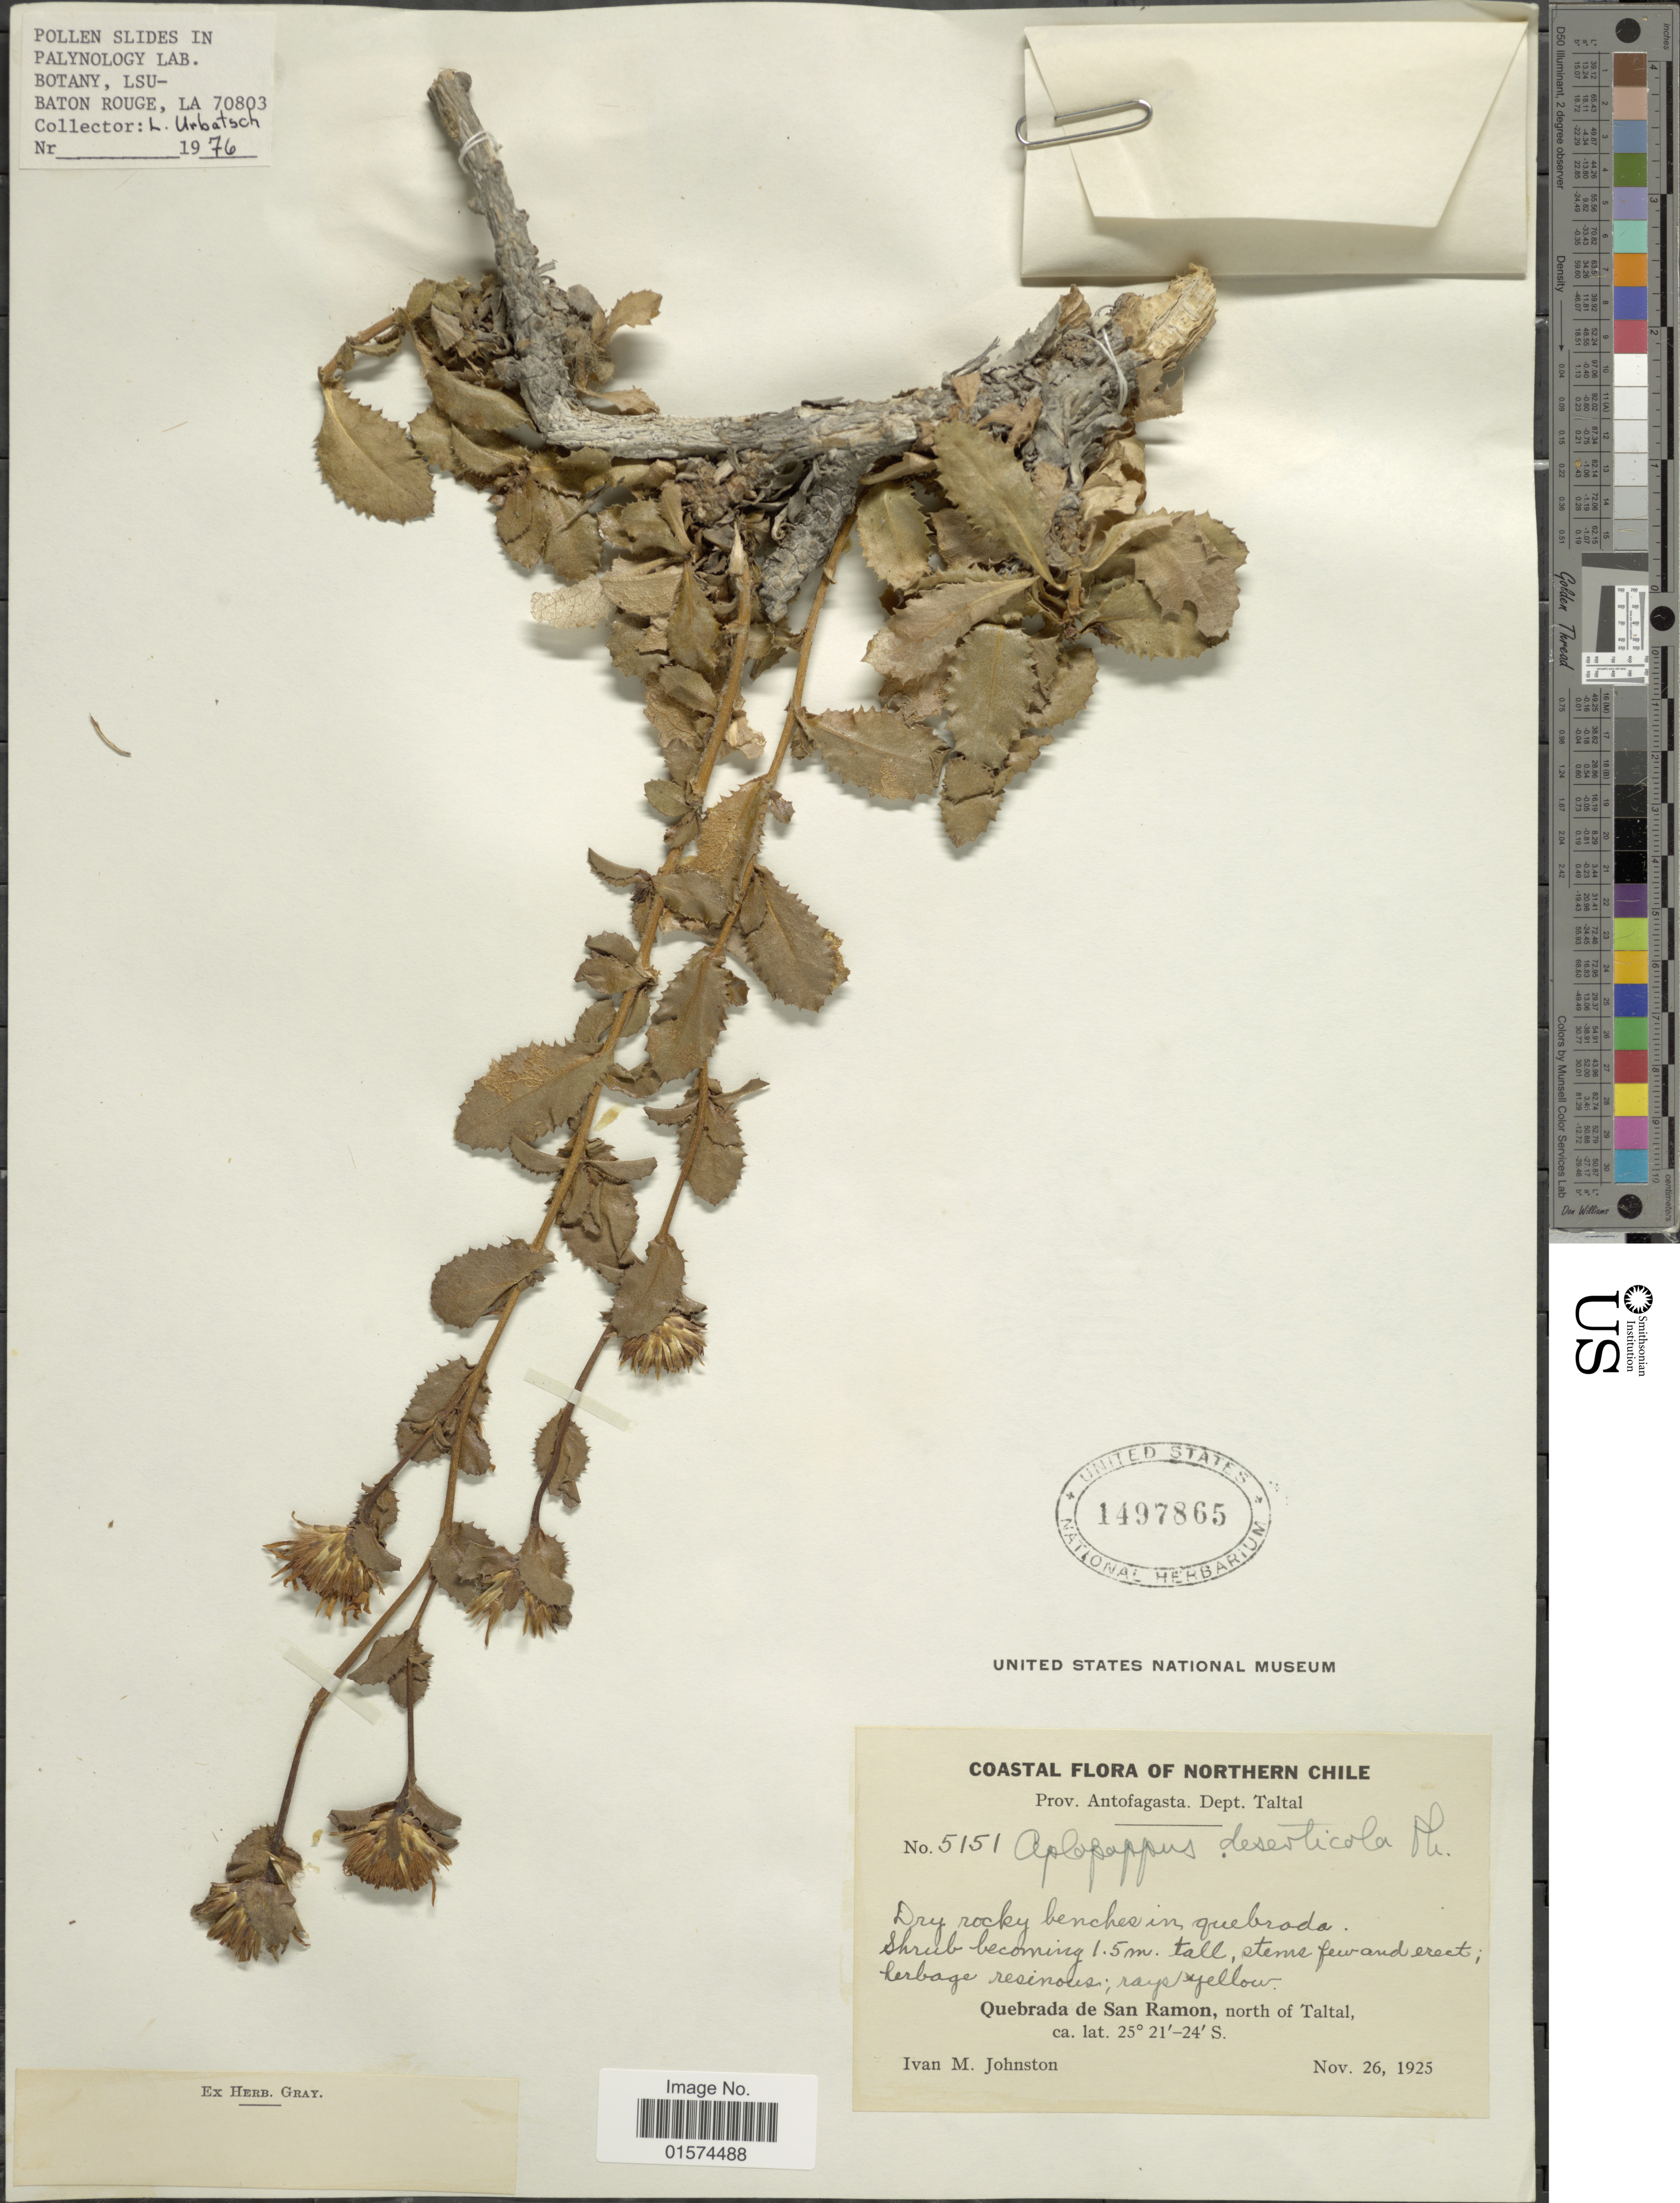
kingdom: Plantae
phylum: Tracheophyta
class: Magnoliopsida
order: Asterales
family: Asteraceae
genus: Haplopappus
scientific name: Haplopappus deserticolus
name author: Phil.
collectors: I.M. Johnston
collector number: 5151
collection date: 1925-11-26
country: Chile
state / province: Antofagasta (II)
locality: Coastal Flora of Northern Chile, Dept. Taltal, Quebrada de San Ramon, north of Taltal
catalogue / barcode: US 1497865